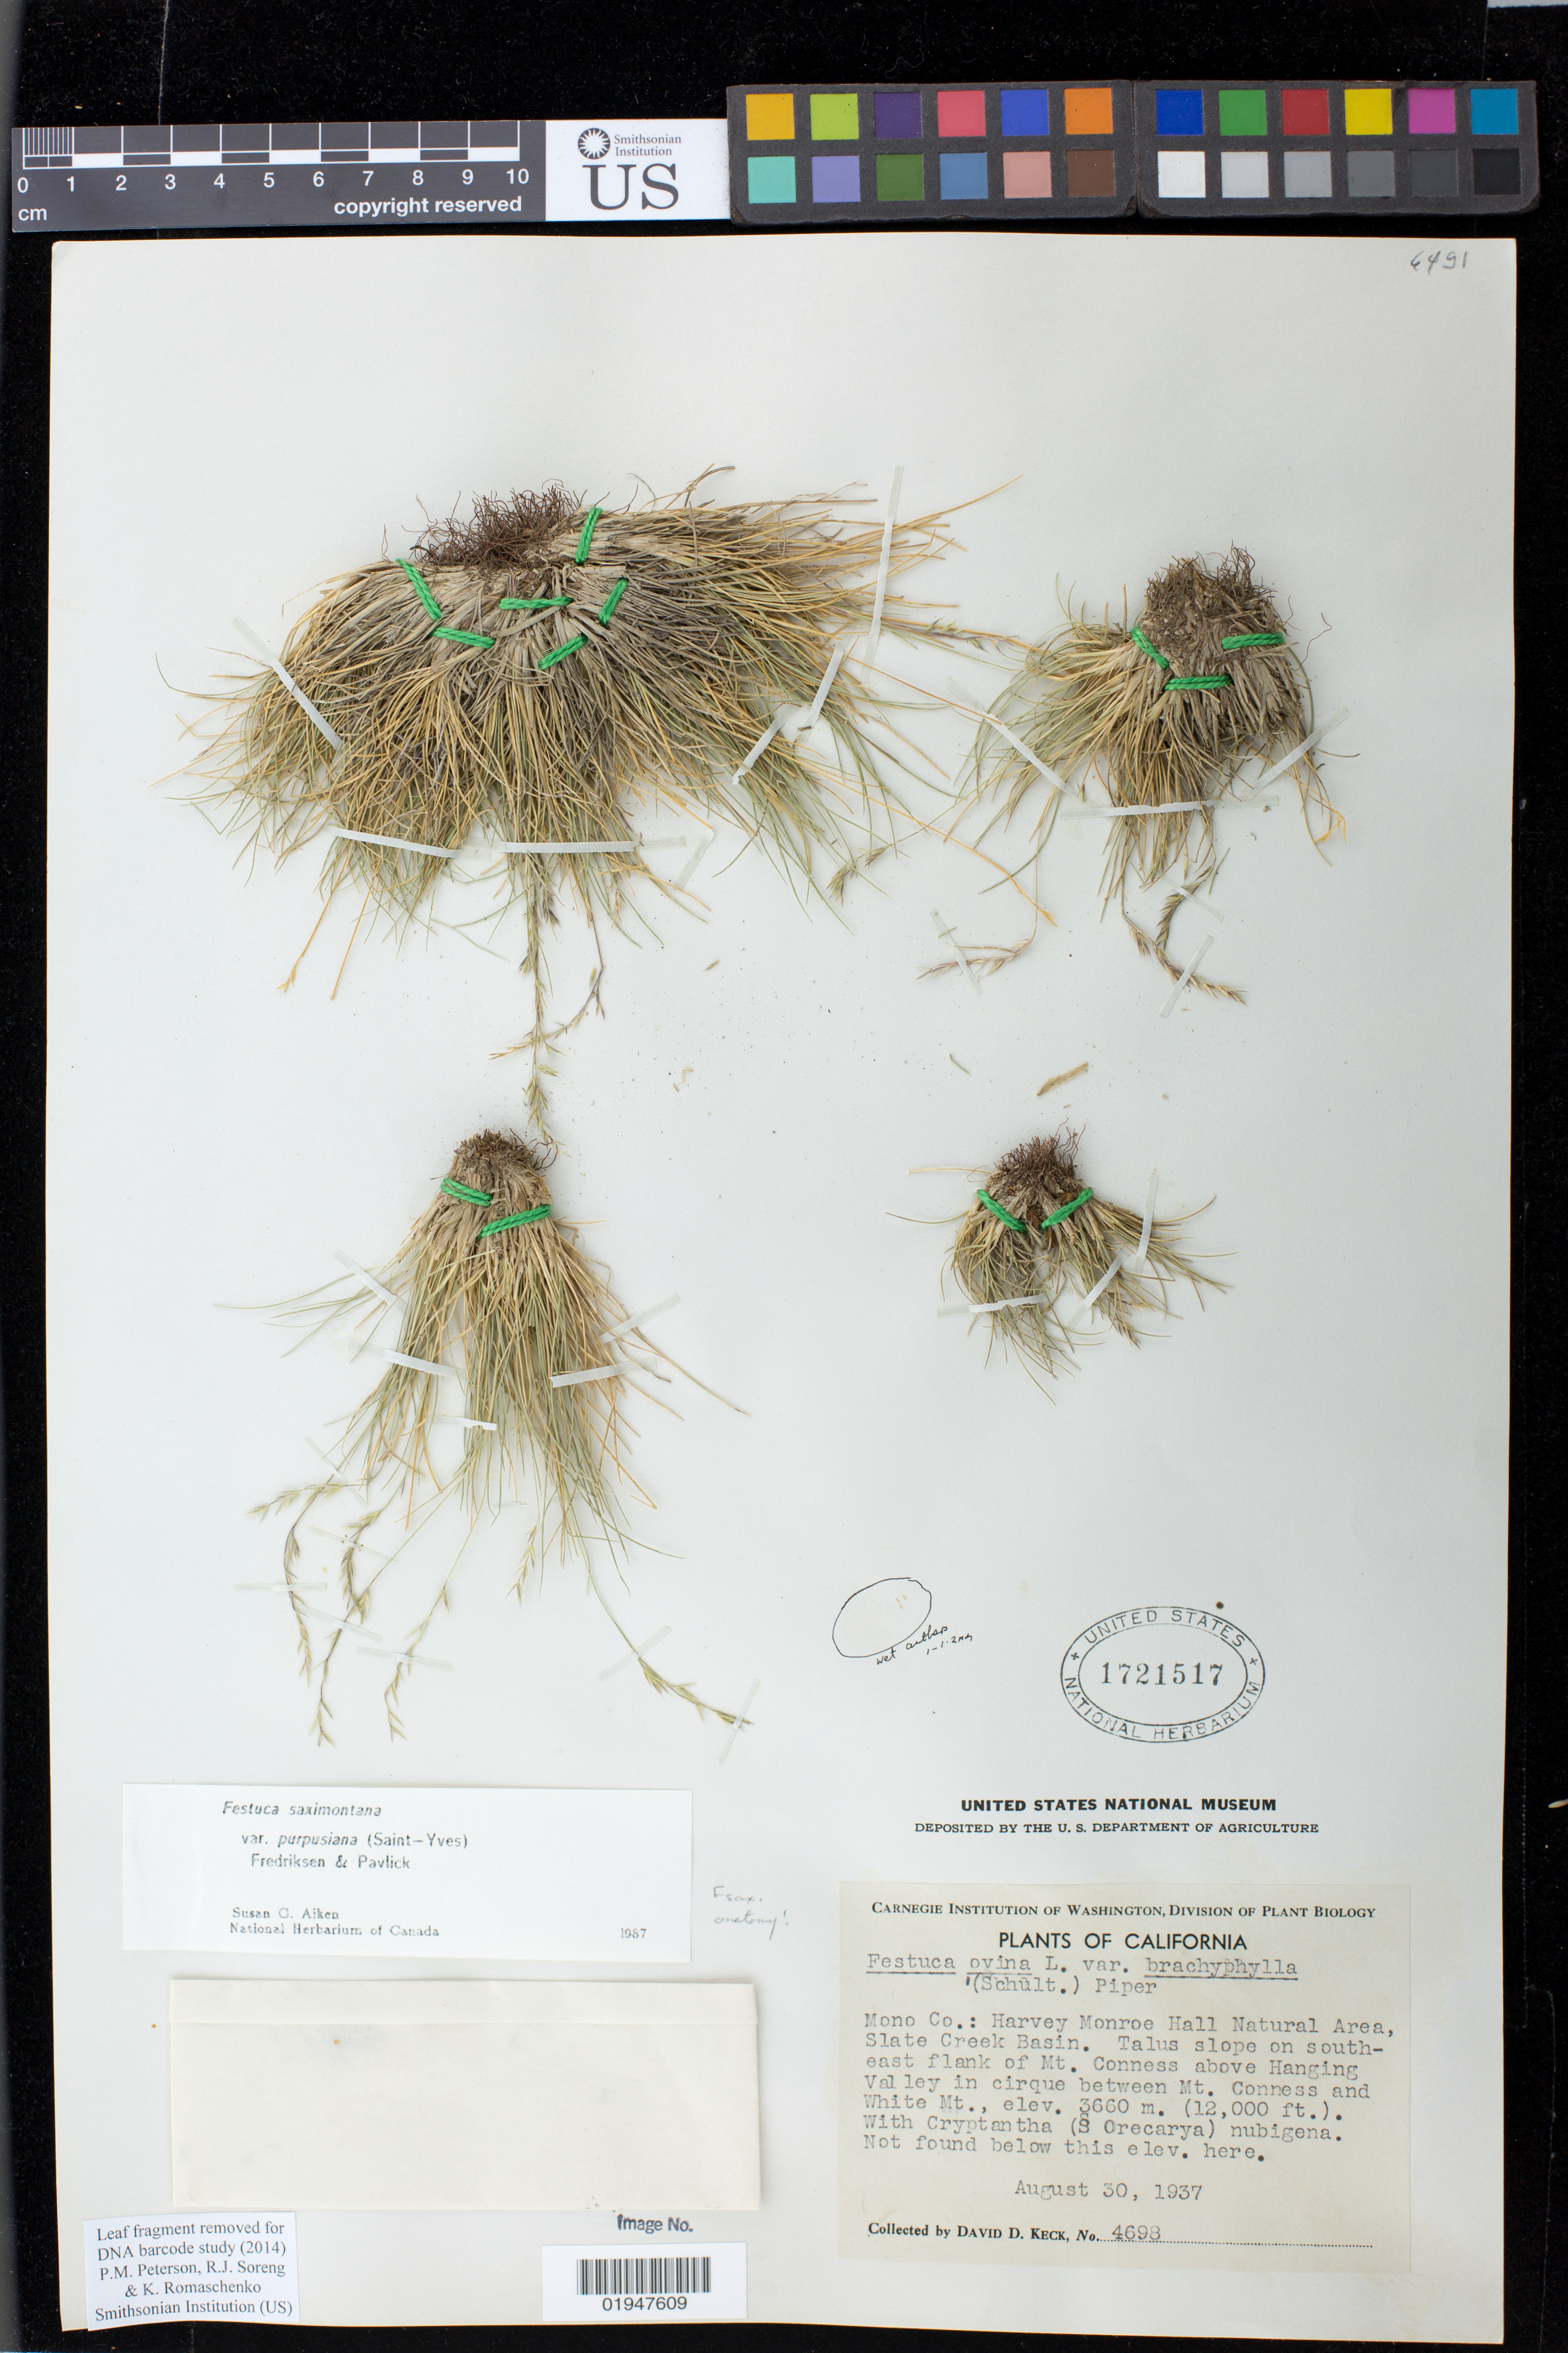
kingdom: Plantae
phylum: Tracheophyta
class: Liliopsida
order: Poales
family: Poaceae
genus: Festuca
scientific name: Festuca saximontana var. purpusiana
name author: (St.-Yves) Fred. & Pavlick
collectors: D. D. Keck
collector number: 4698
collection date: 1937-08-30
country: United States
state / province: California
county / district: Mono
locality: Harvey Monroe Hall Natural Area, Slate Creek Basin. South-east flank of Mt. Conness above Hanging Valley in cirque between Mt. Conness and White Mt.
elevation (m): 3660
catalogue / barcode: US 1721517